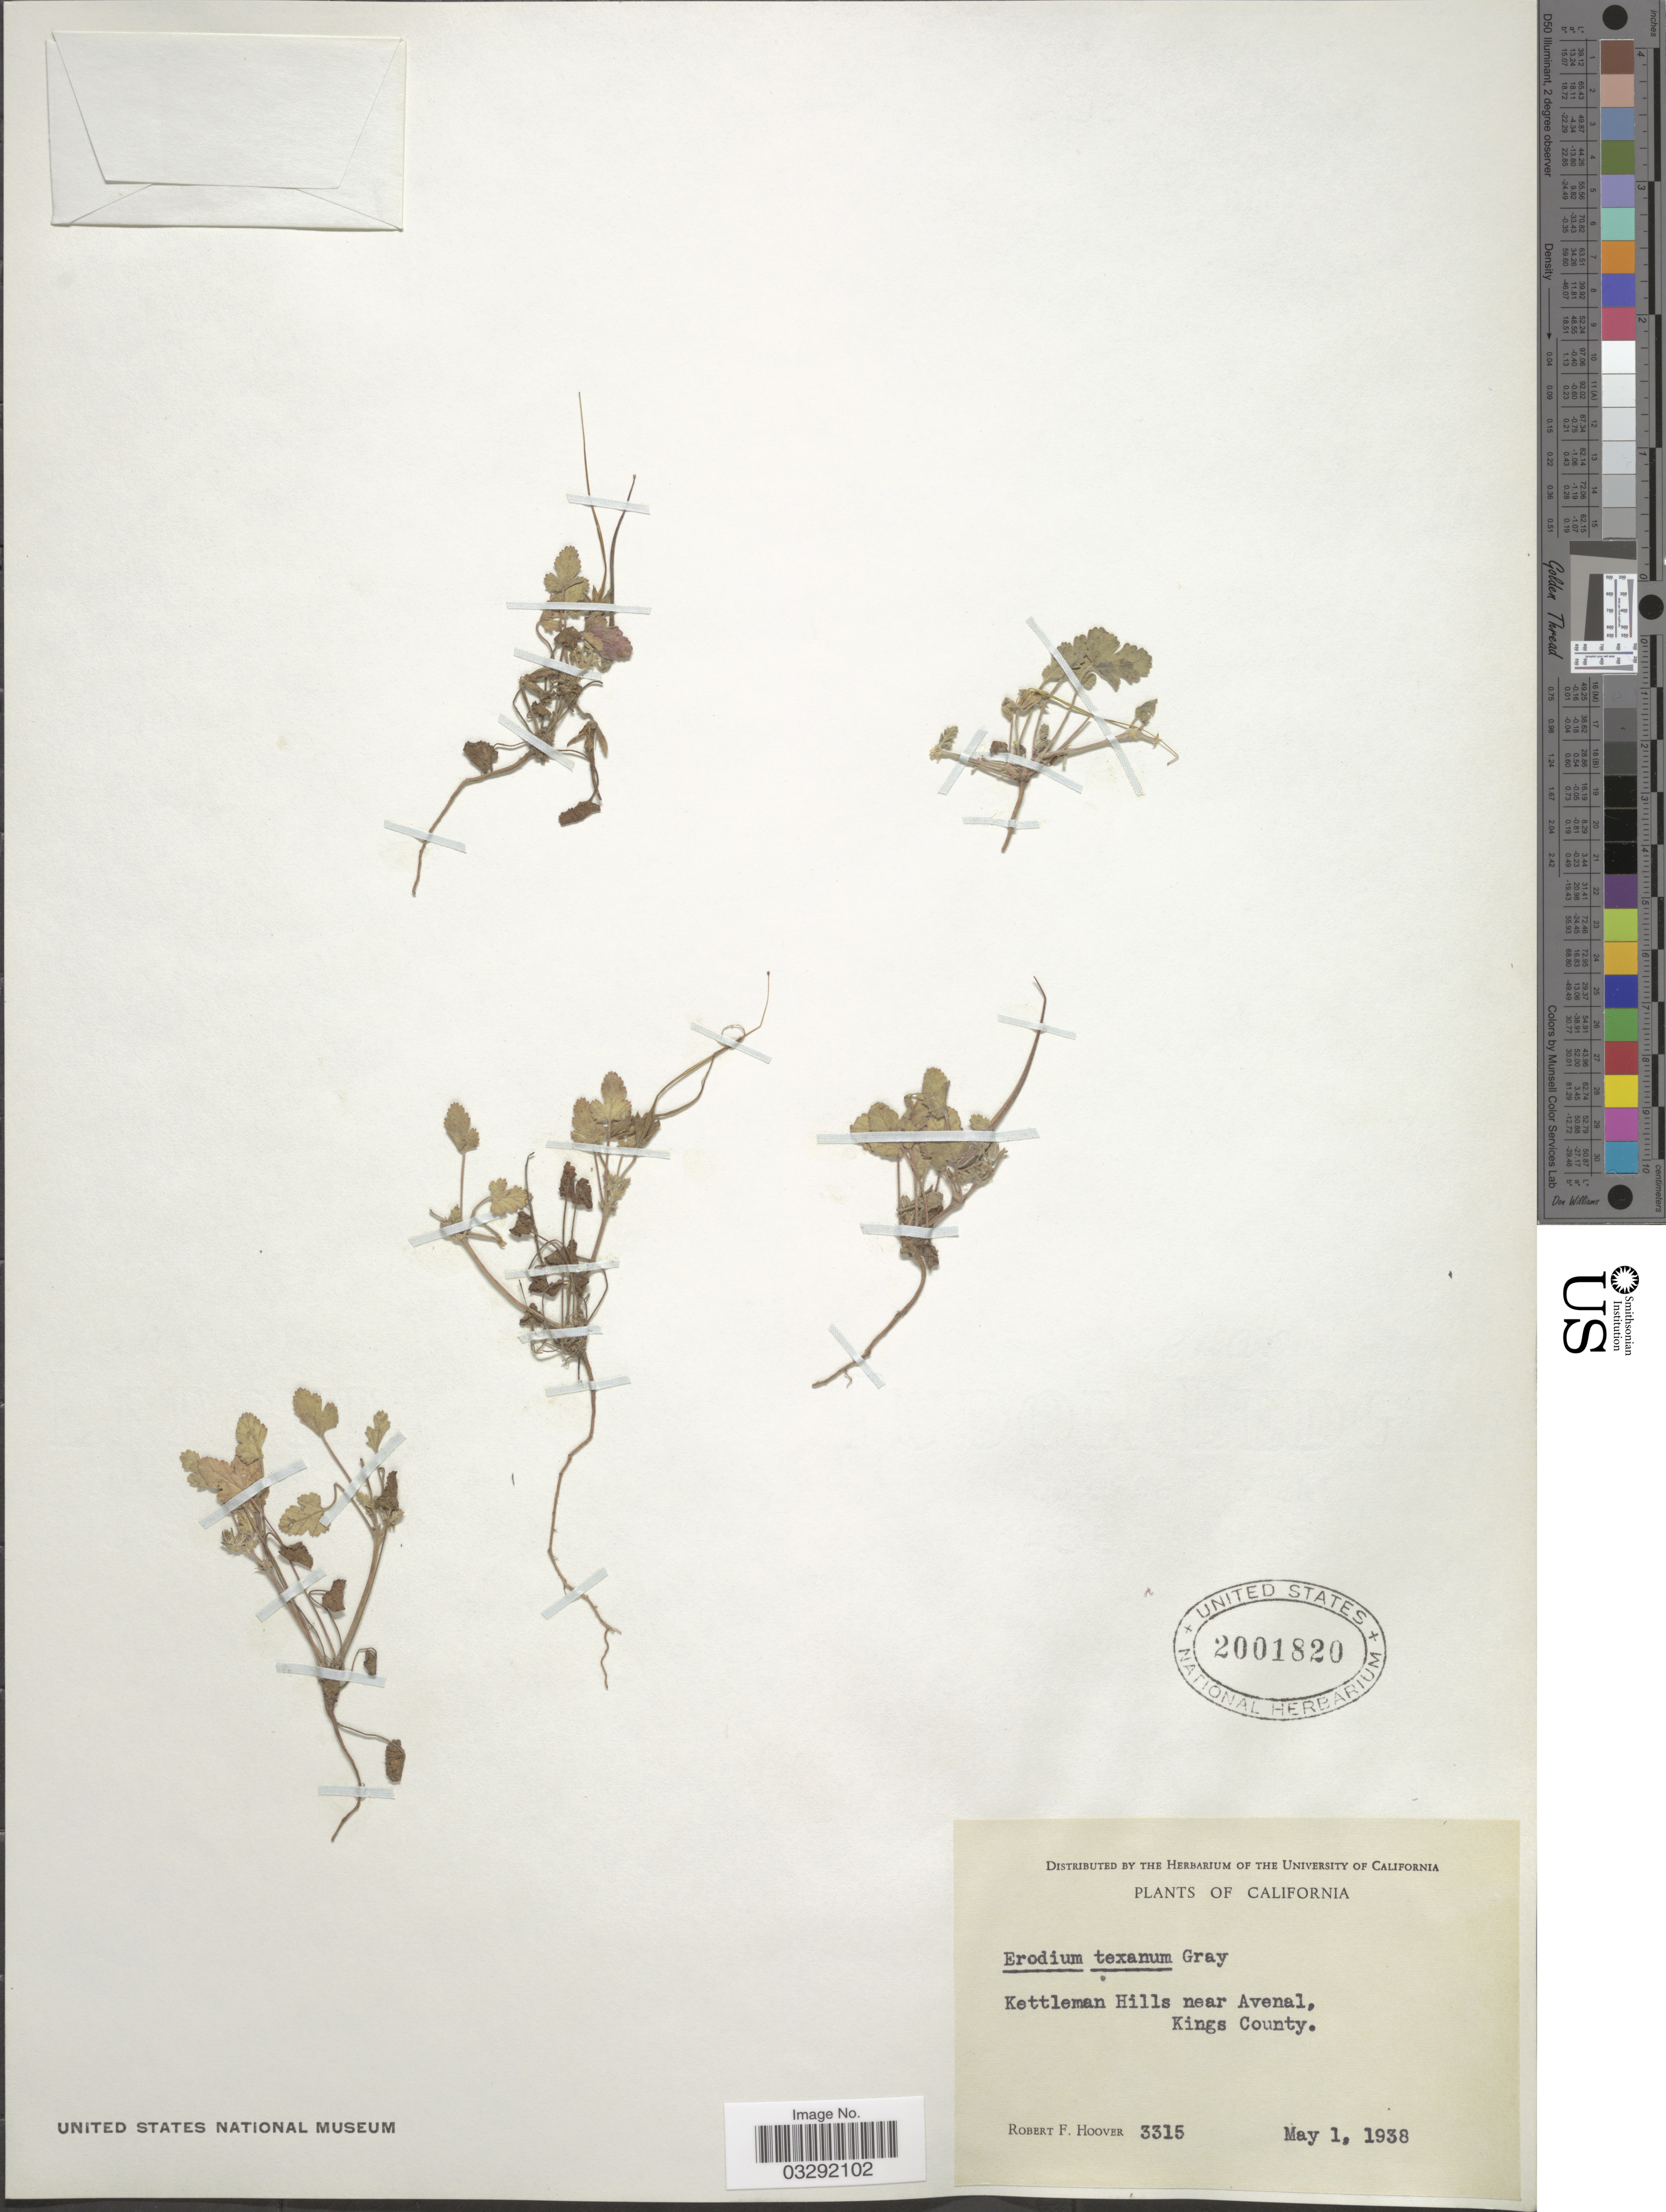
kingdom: Plantae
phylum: Tracheophyta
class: Magnoliopsida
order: Geraniales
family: Geraniaceae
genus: Erodium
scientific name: Erodium texanum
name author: A. Gray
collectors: R. F. Hoover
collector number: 3315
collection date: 1938-05-01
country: United States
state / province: California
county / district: Kings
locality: Kettleman Hills near Avenal, Kings County.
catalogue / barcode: US 2001820